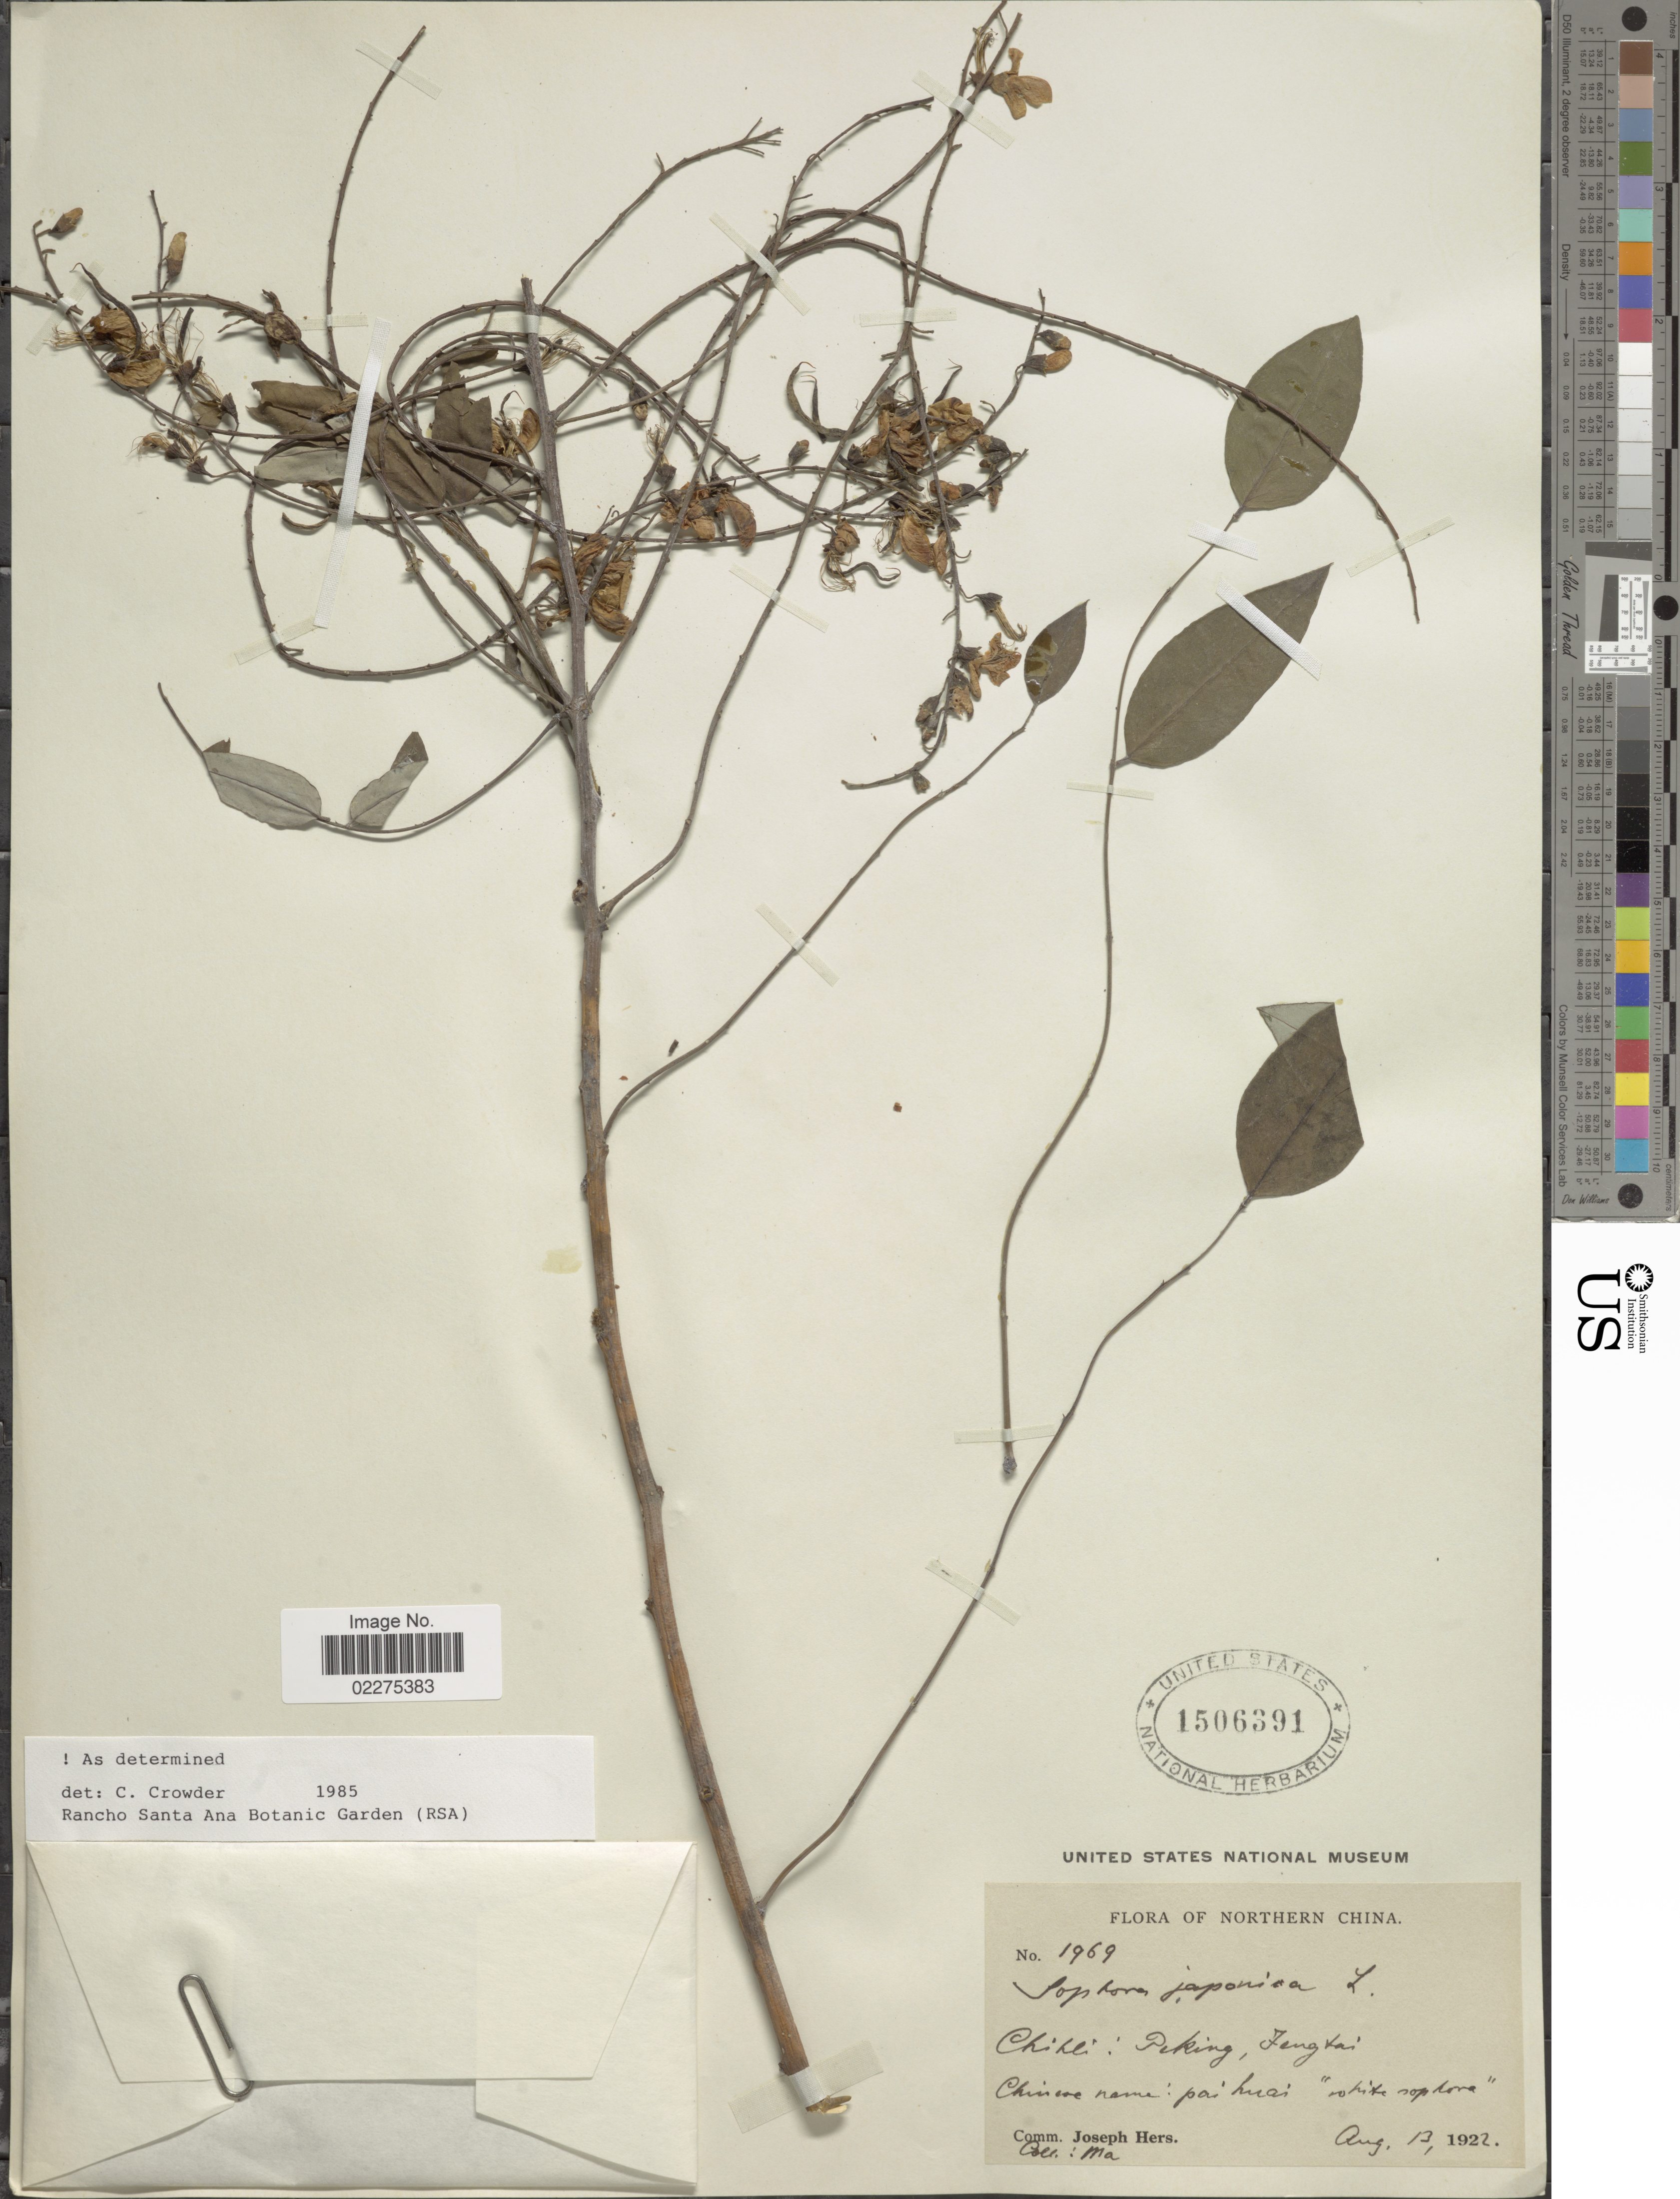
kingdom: Plantae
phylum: Tracheophyta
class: Magnoliopsida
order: Fabales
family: Fabaceae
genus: Sophora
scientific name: Sophora japonica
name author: L.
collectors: Ma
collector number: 1969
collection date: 1922-08-13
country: China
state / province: Beijing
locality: Chihli: Peking, Fengtai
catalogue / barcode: US 1506391